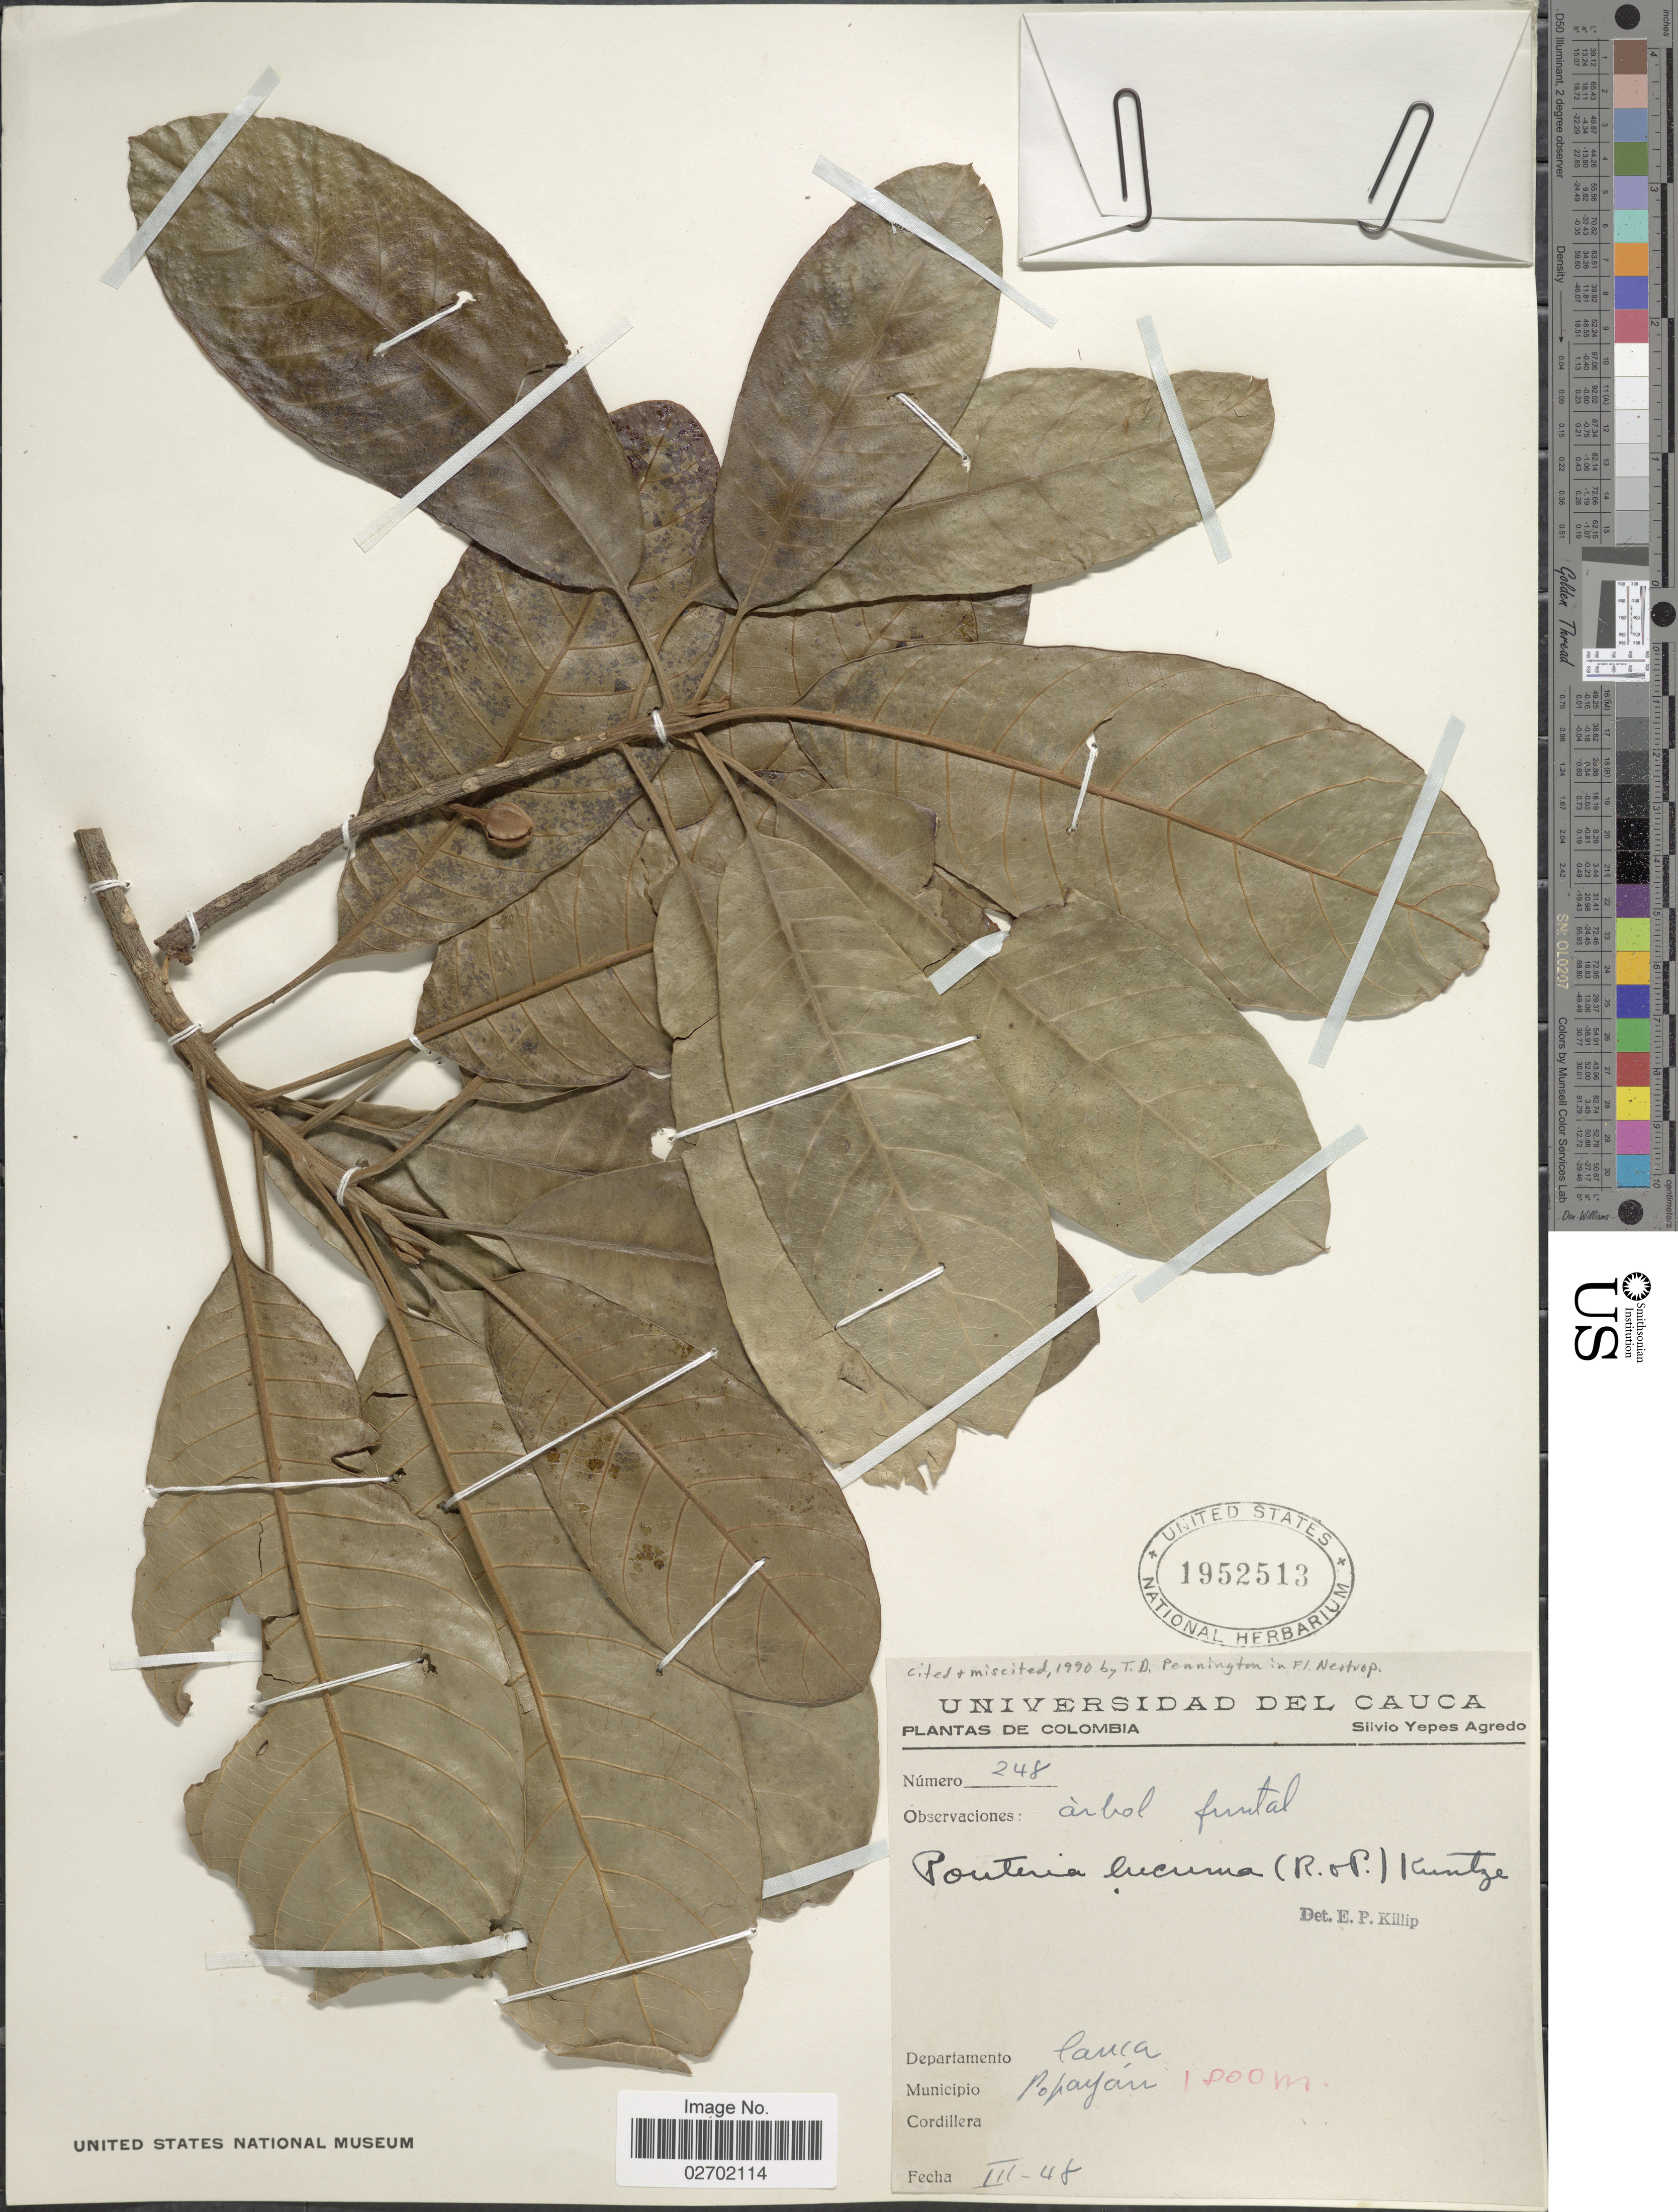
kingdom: Plantae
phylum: Tracheophyta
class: Magnoliopsida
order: Ericales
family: Sapotaceae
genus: Pouteria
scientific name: Pouteria lucuma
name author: (Ruiz & Pav.) Kuntze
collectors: S. Yepes-Agredo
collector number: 248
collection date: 1948-03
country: Colombia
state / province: Cauca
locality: Departmento Cauca, Municipio Popayán, Cordillera.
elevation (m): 1800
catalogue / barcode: US 1952513